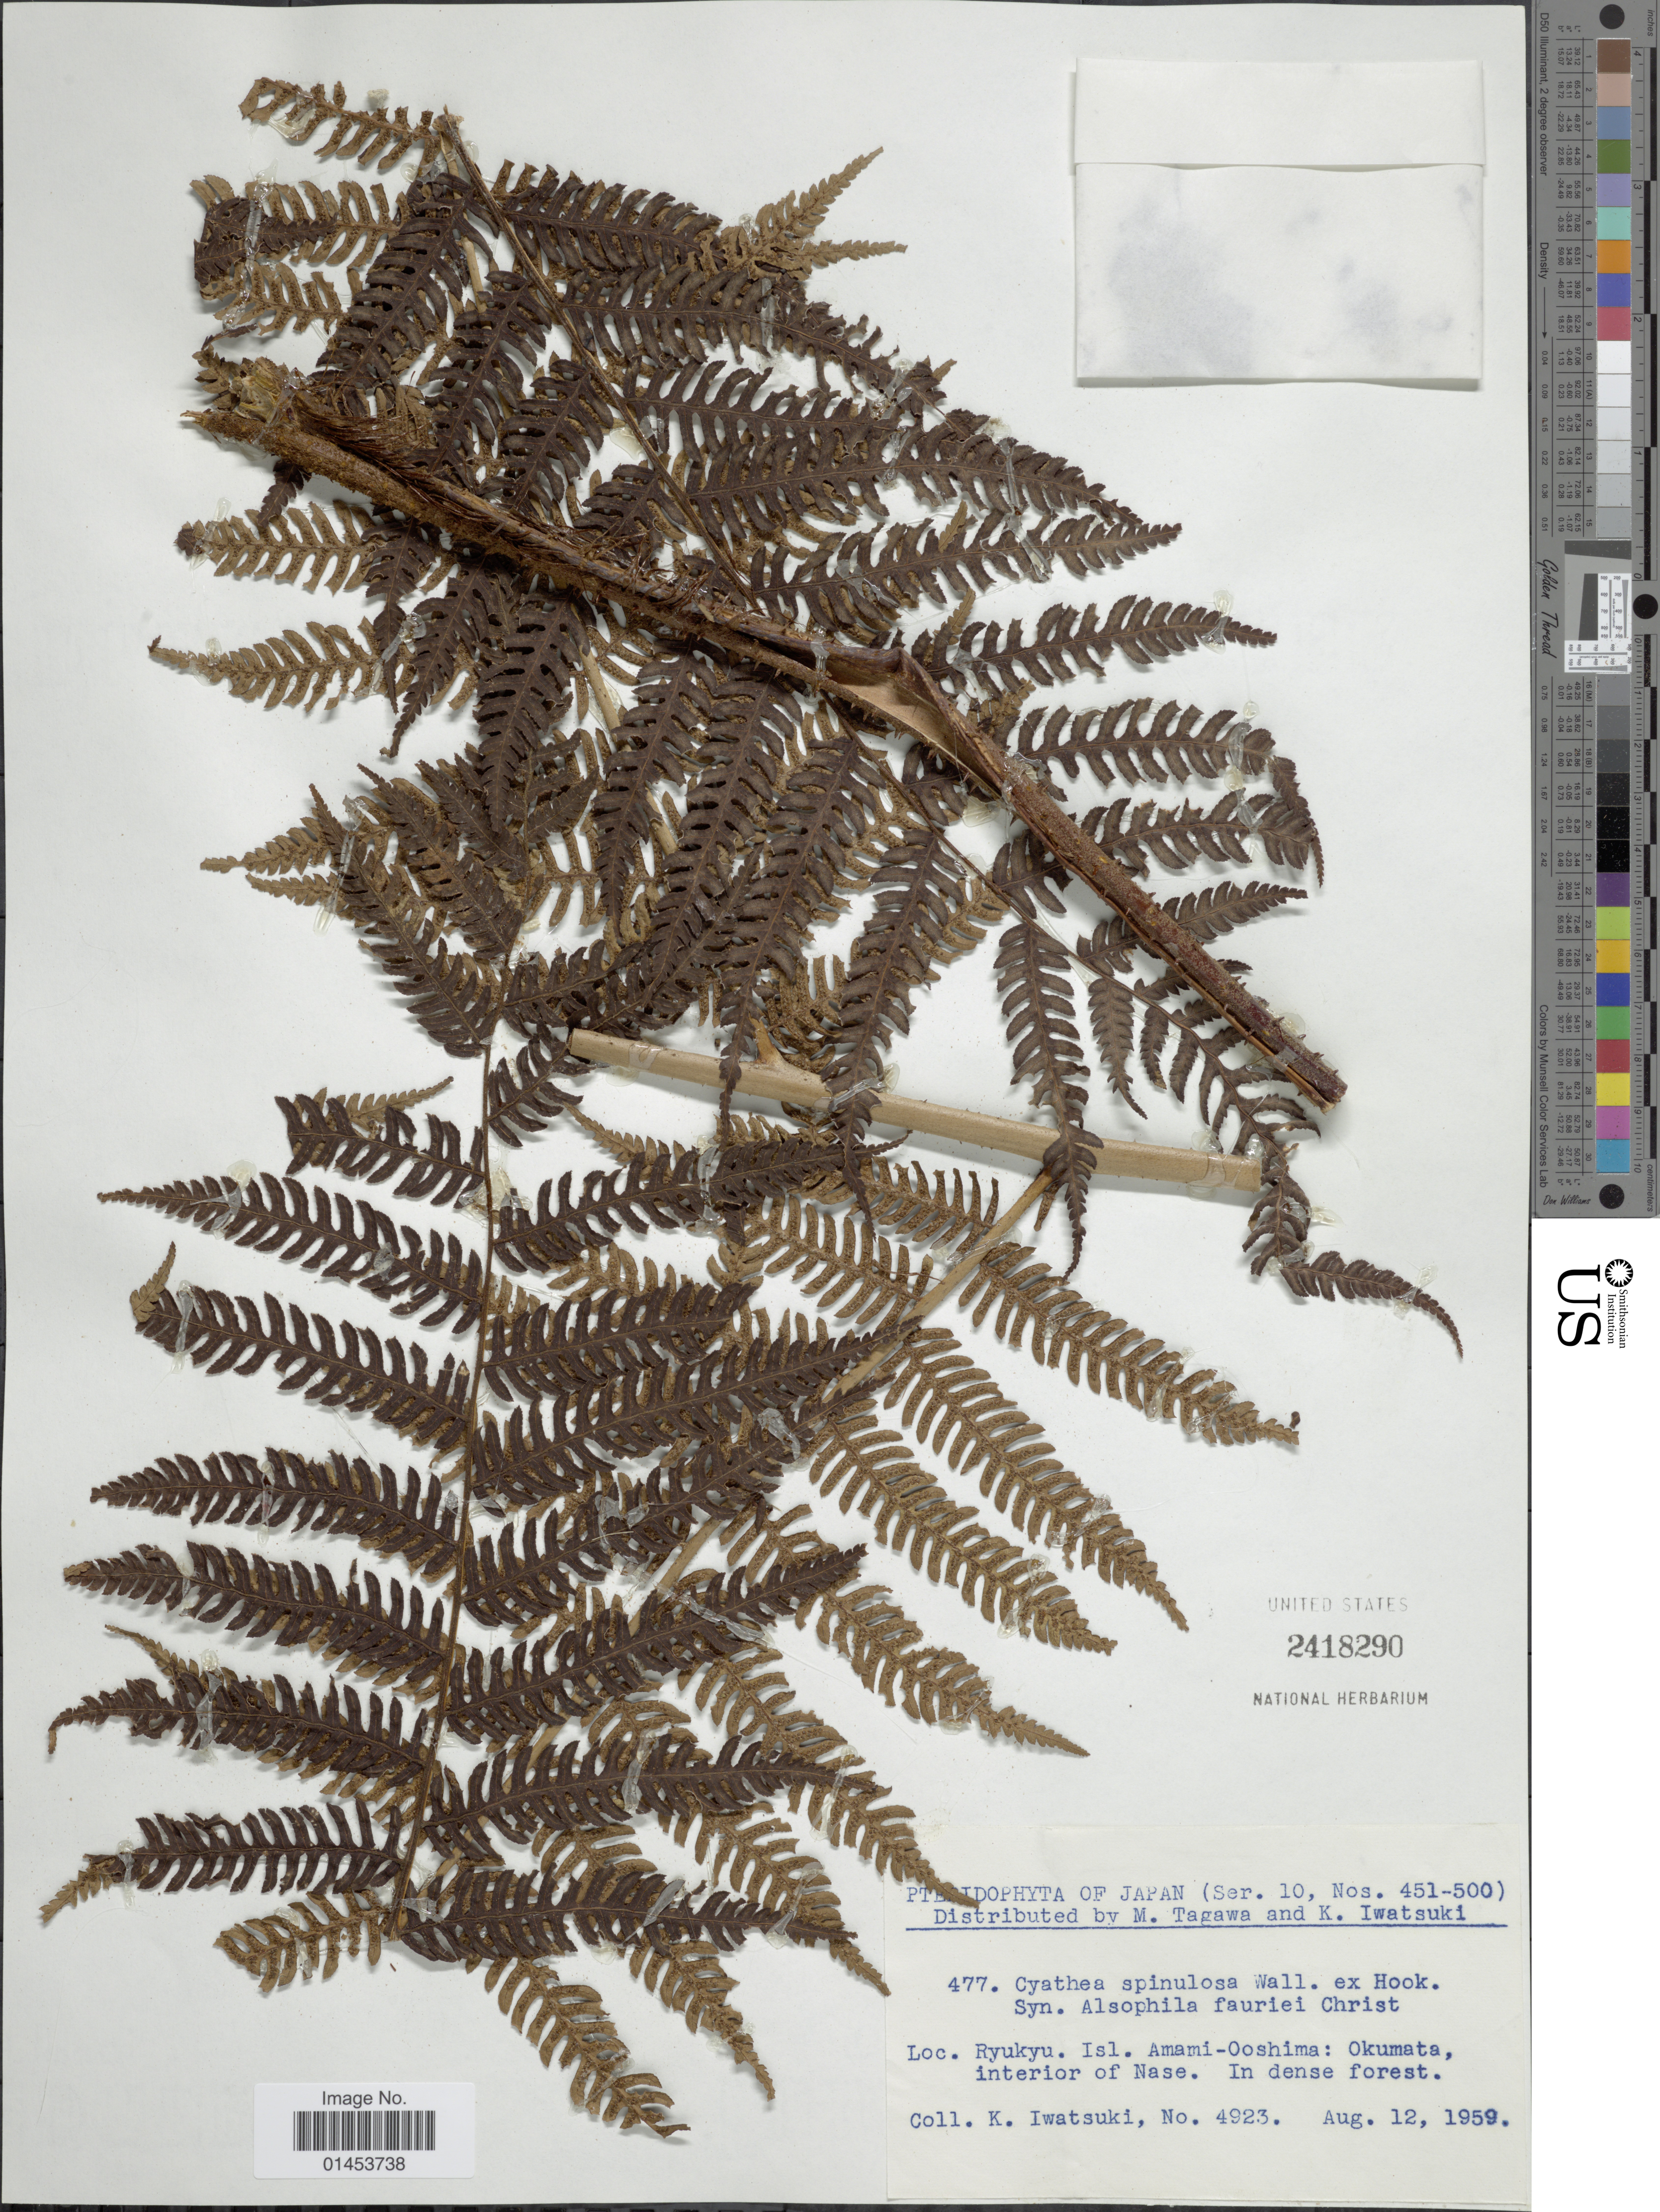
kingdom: Plantae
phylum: Tracheophyta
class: Polypodiopsida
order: Cyatheales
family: Cyatheaceae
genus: Cyathea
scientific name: Cyathea spinulosa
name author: Wall. ex Hook.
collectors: K. Iwatsuki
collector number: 4923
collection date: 1959-08-12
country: Japan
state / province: Okinawa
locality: Ryukyu Isl. Amami-Ooshima: Okimata, interior of Nase, in dense forest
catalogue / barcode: US 2418290